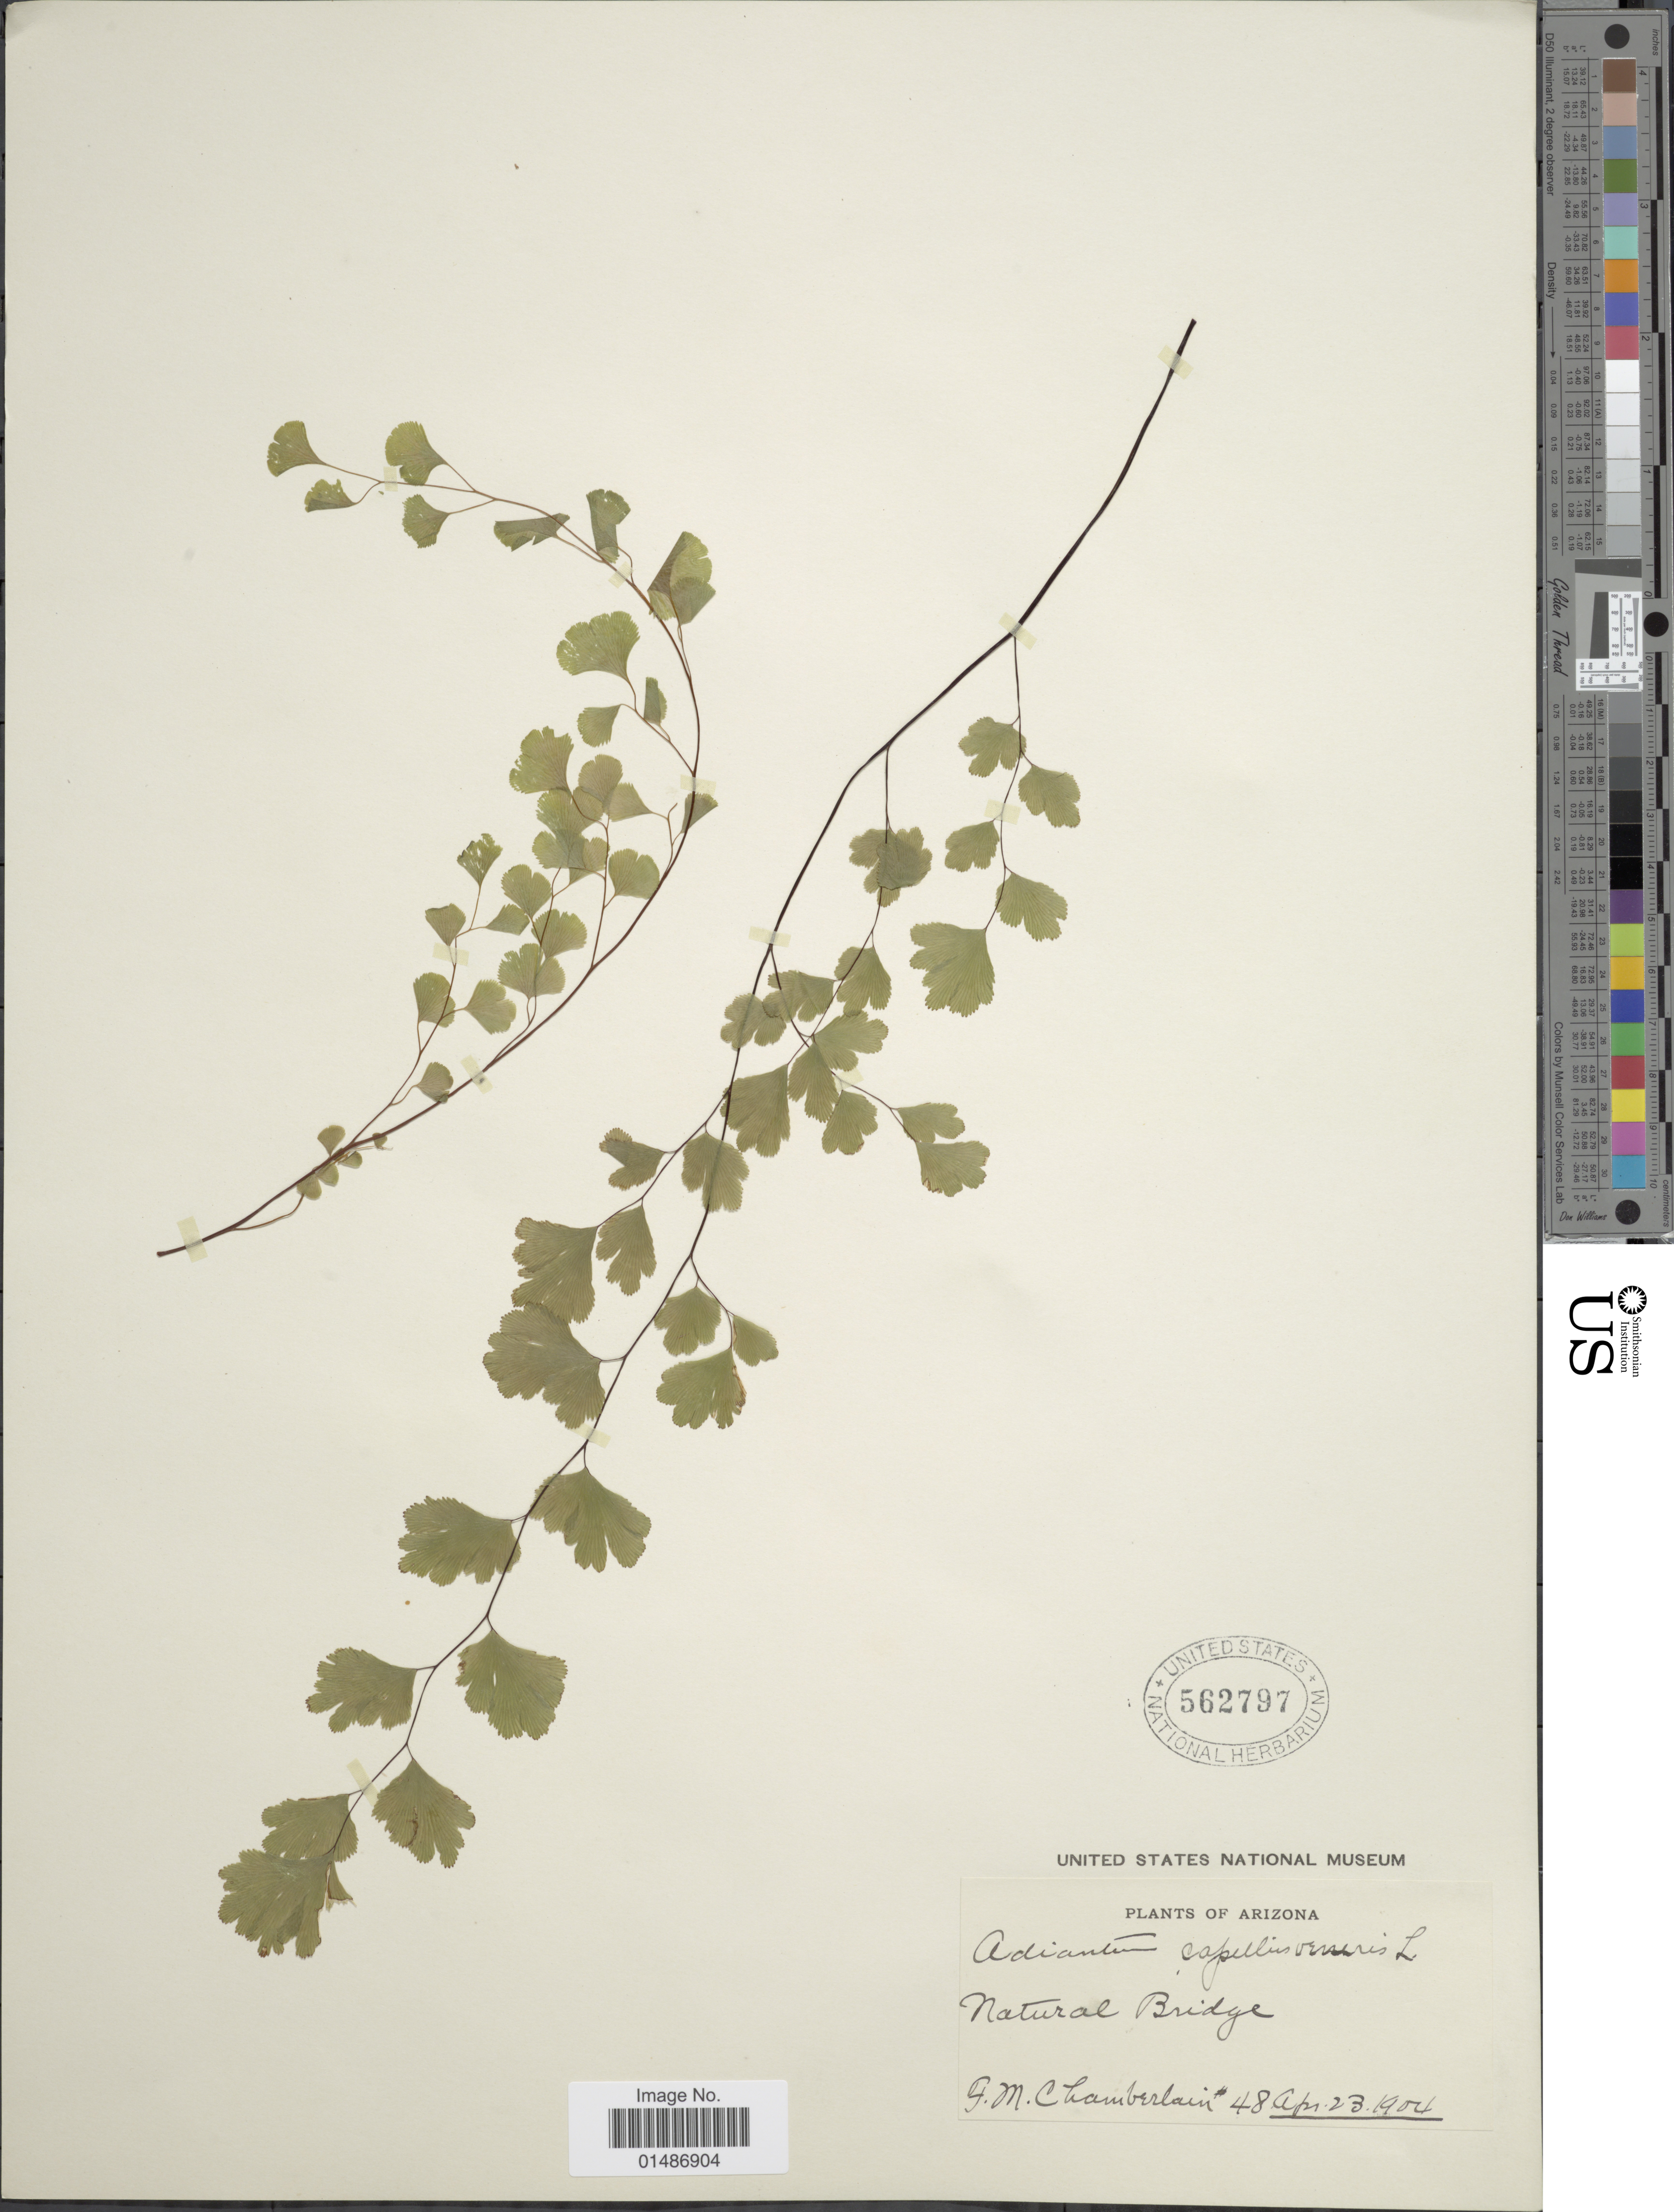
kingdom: Plantae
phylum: Tracheophyta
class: Polypodiopsida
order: Polypodiales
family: Pteridaceae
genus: Adiantum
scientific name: Adiantum capillus-veneris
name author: L.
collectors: F. Chamberlain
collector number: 48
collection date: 1904-04-23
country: United States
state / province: Arizona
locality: Natural Bridge.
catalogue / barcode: US 562797